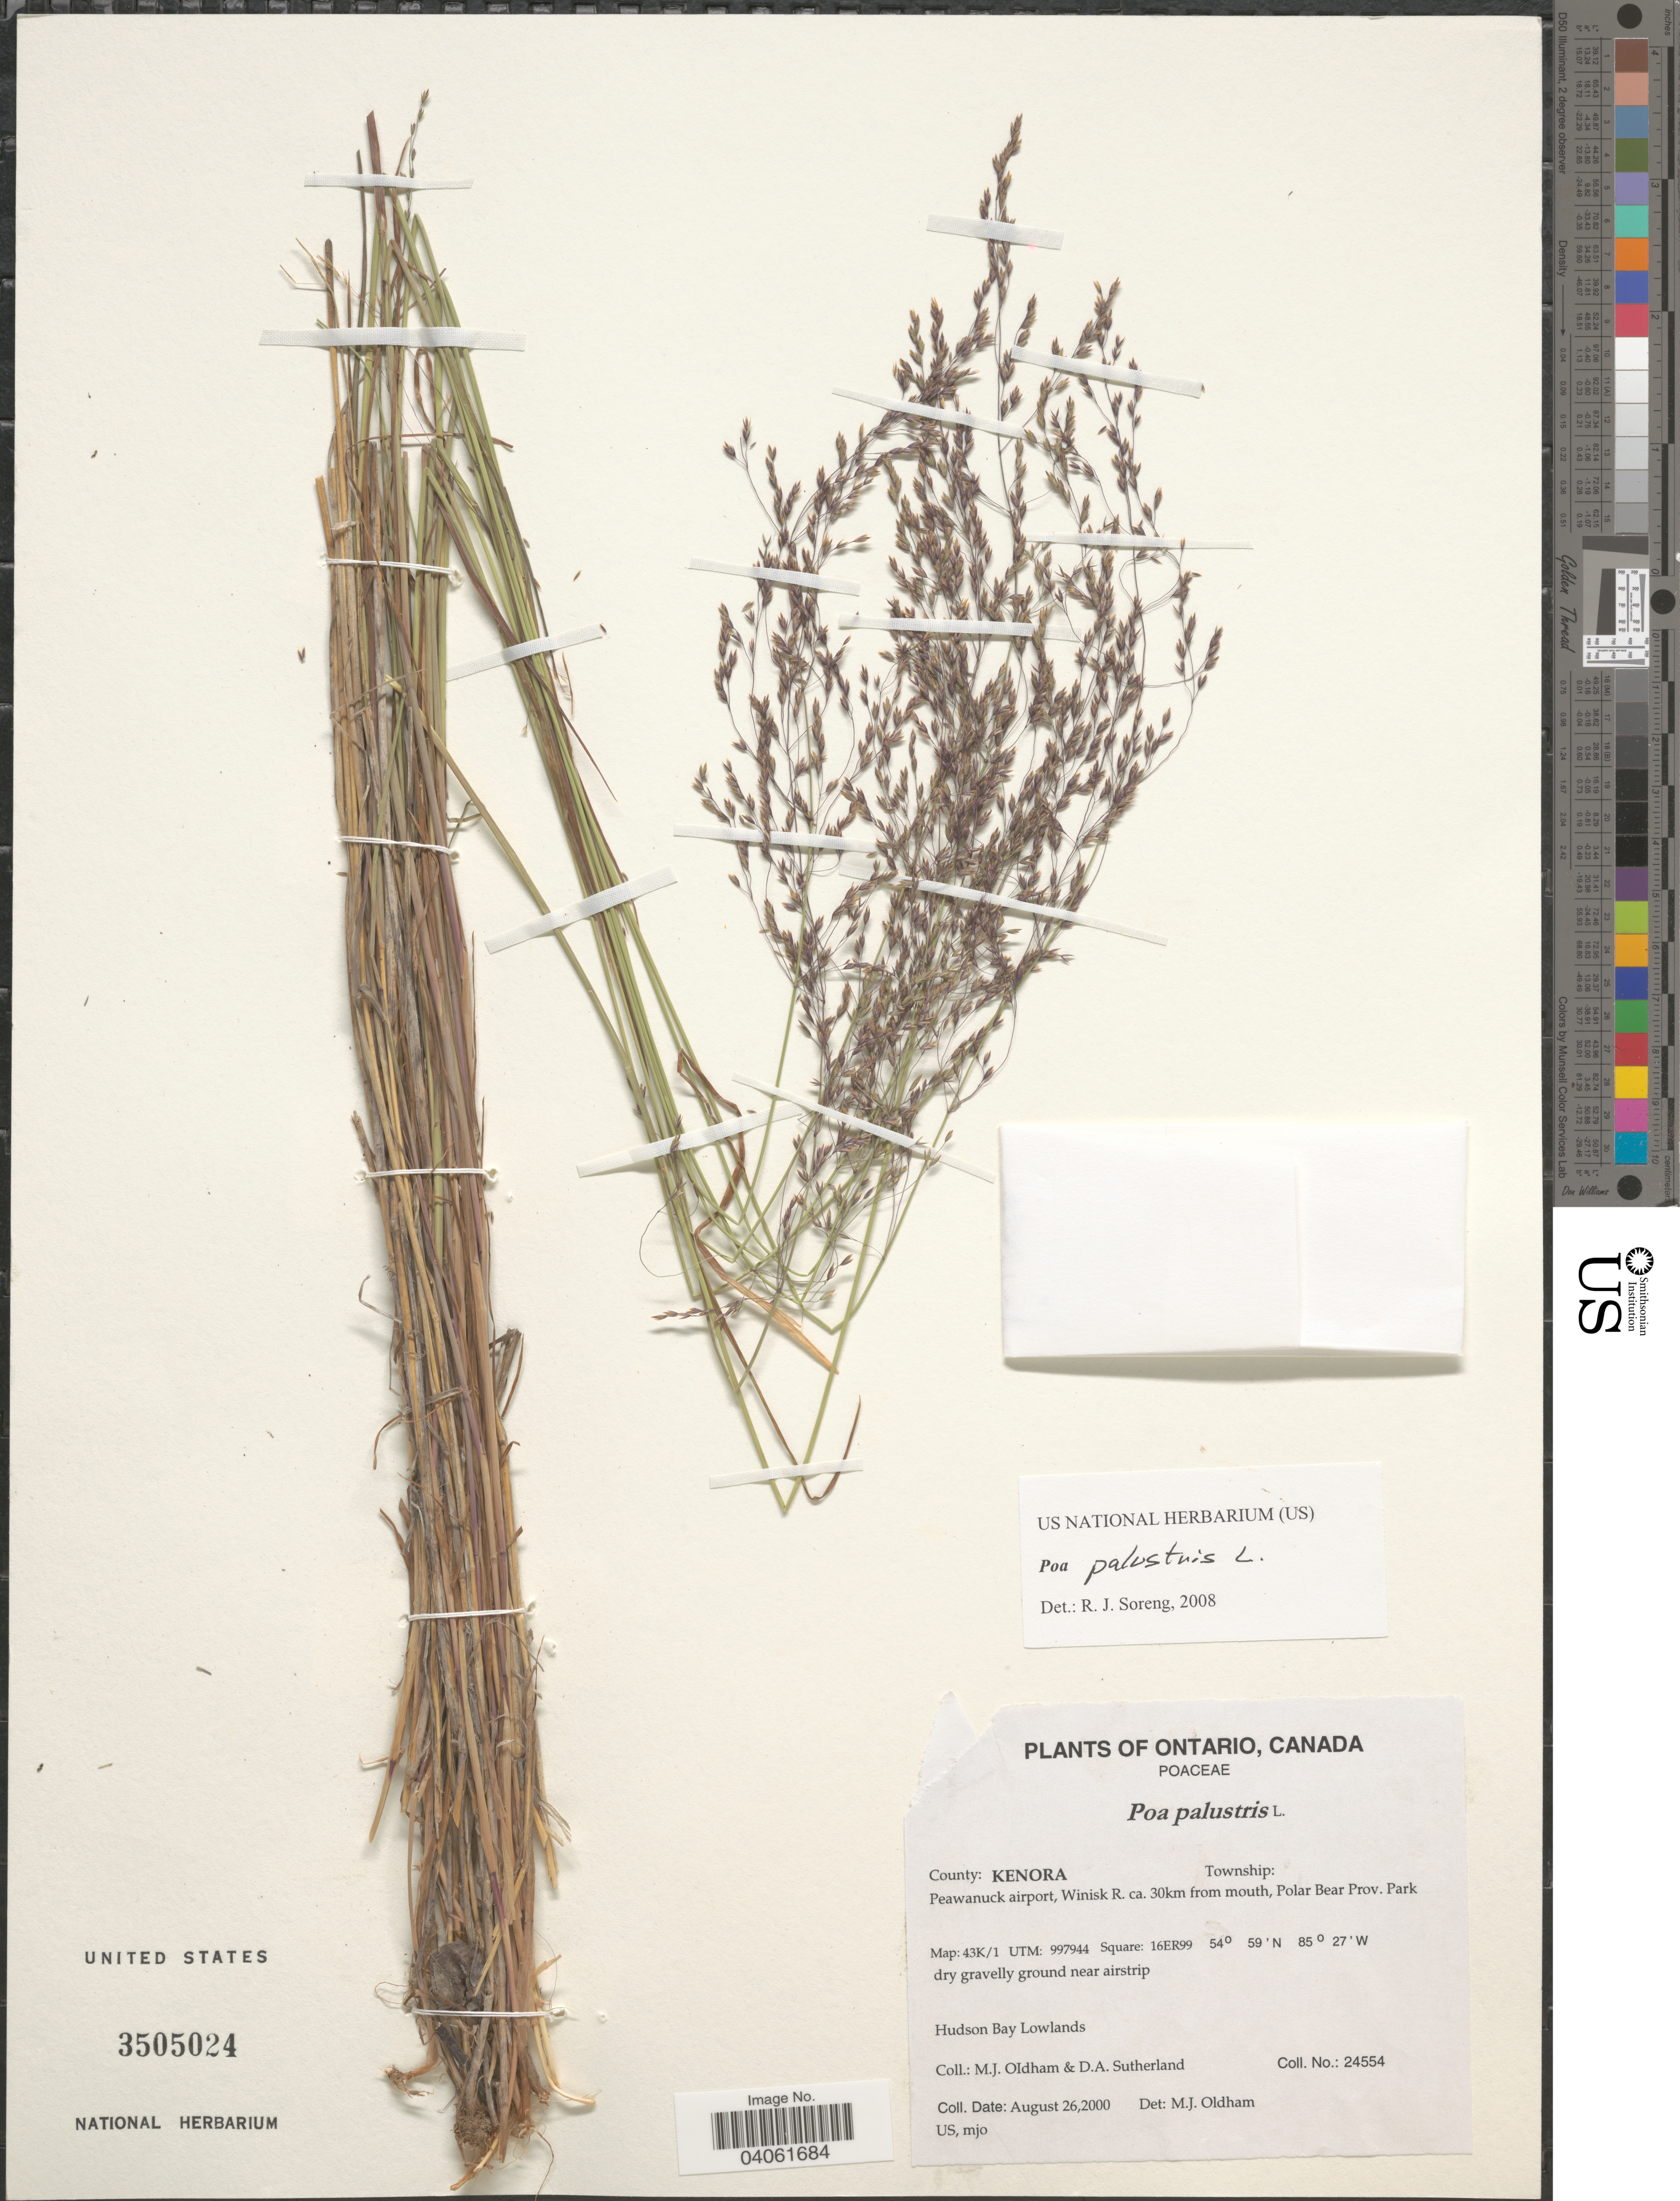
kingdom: Plantae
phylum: Tracheophyta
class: Liliopsida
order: Poales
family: Poaceae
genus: Poa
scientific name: Poa palustris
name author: L.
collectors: M. Oldham & D. Sutherland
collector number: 24554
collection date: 2000-08-26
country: Canada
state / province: Ontario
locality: County: Kenora. Township: Peawanuck airport, Winisk R. ca. 30km from mouth, Polar Bear Prov. Park. Map: 43K/1 UTM: 997944 Square: 16ER99. Near airstrip. Hudson Bay Lowlands.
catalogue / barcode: US 3505024